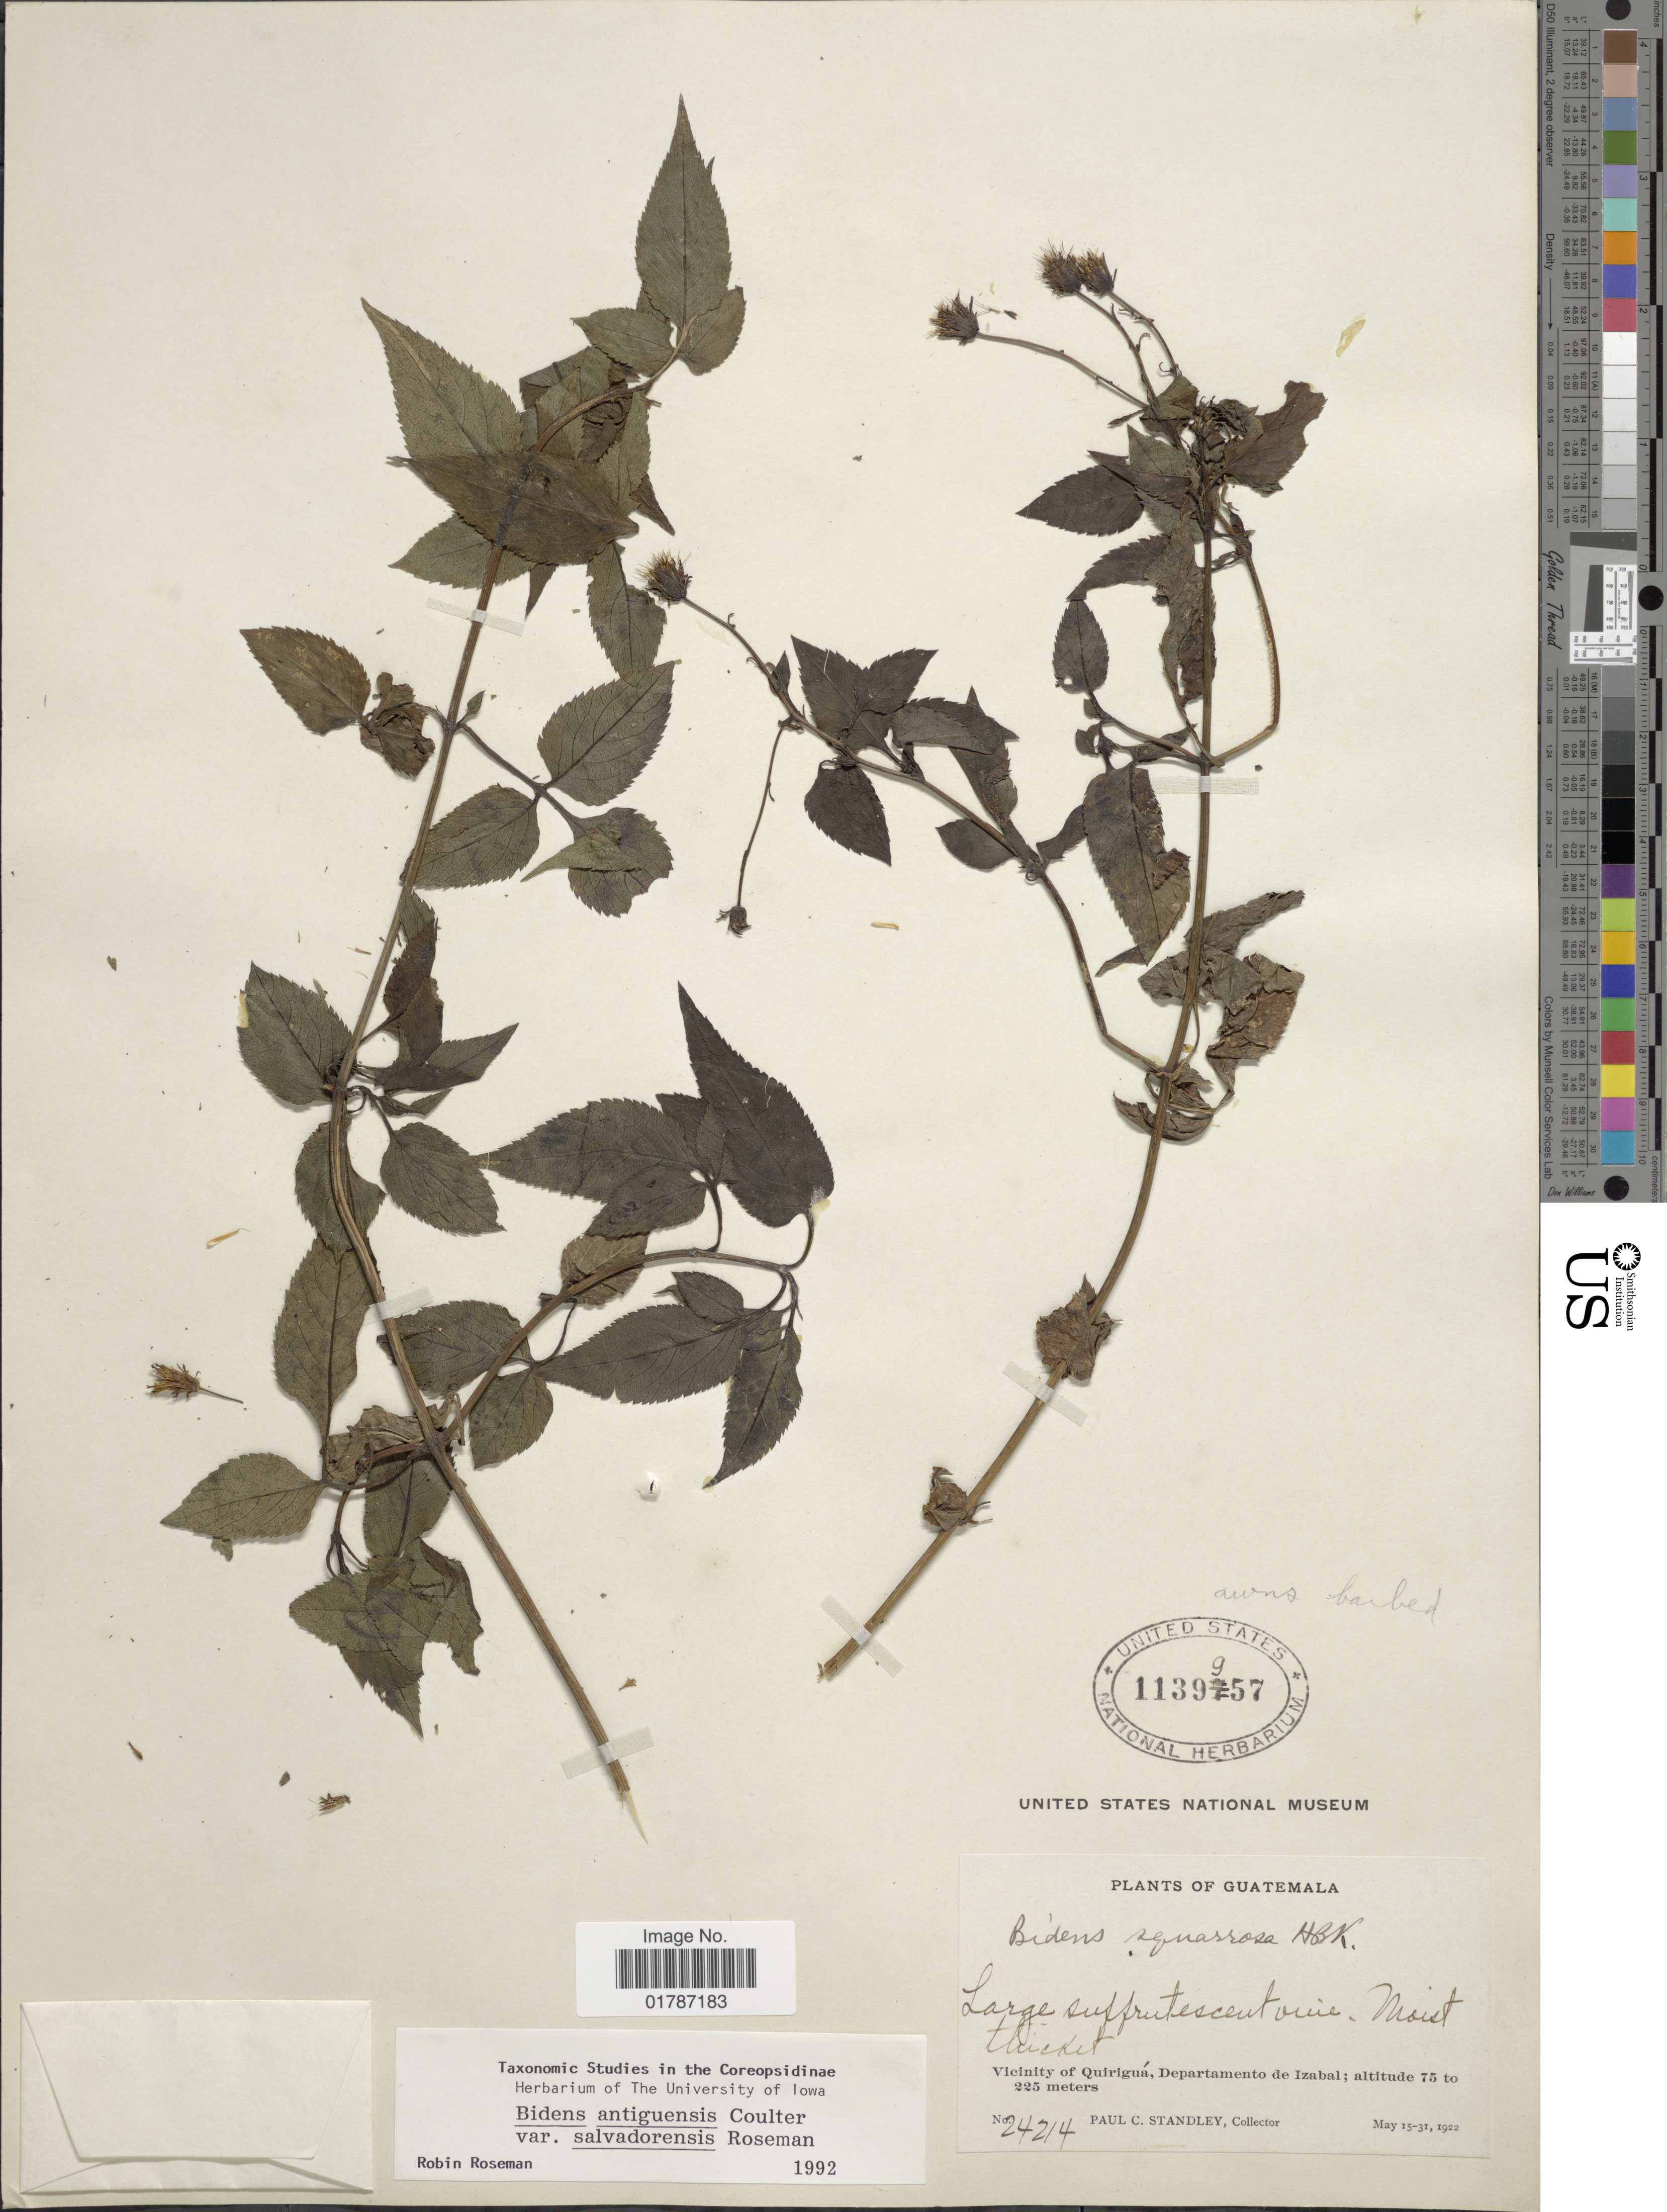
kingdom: Plantae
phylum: Tracheophyta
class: Magnoliopsida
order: Asterales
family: Asteraceae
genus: Bidens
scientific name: Bidens antiguensis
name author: J.M. Coult.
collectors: P. C. Standley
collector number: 24214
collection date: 1922-05-15/1922-05-31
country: Guatemala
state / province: Izabal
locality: Vicinity Of Quirigua, Departamento de Izabal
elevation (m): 75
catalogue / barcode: US 1139957